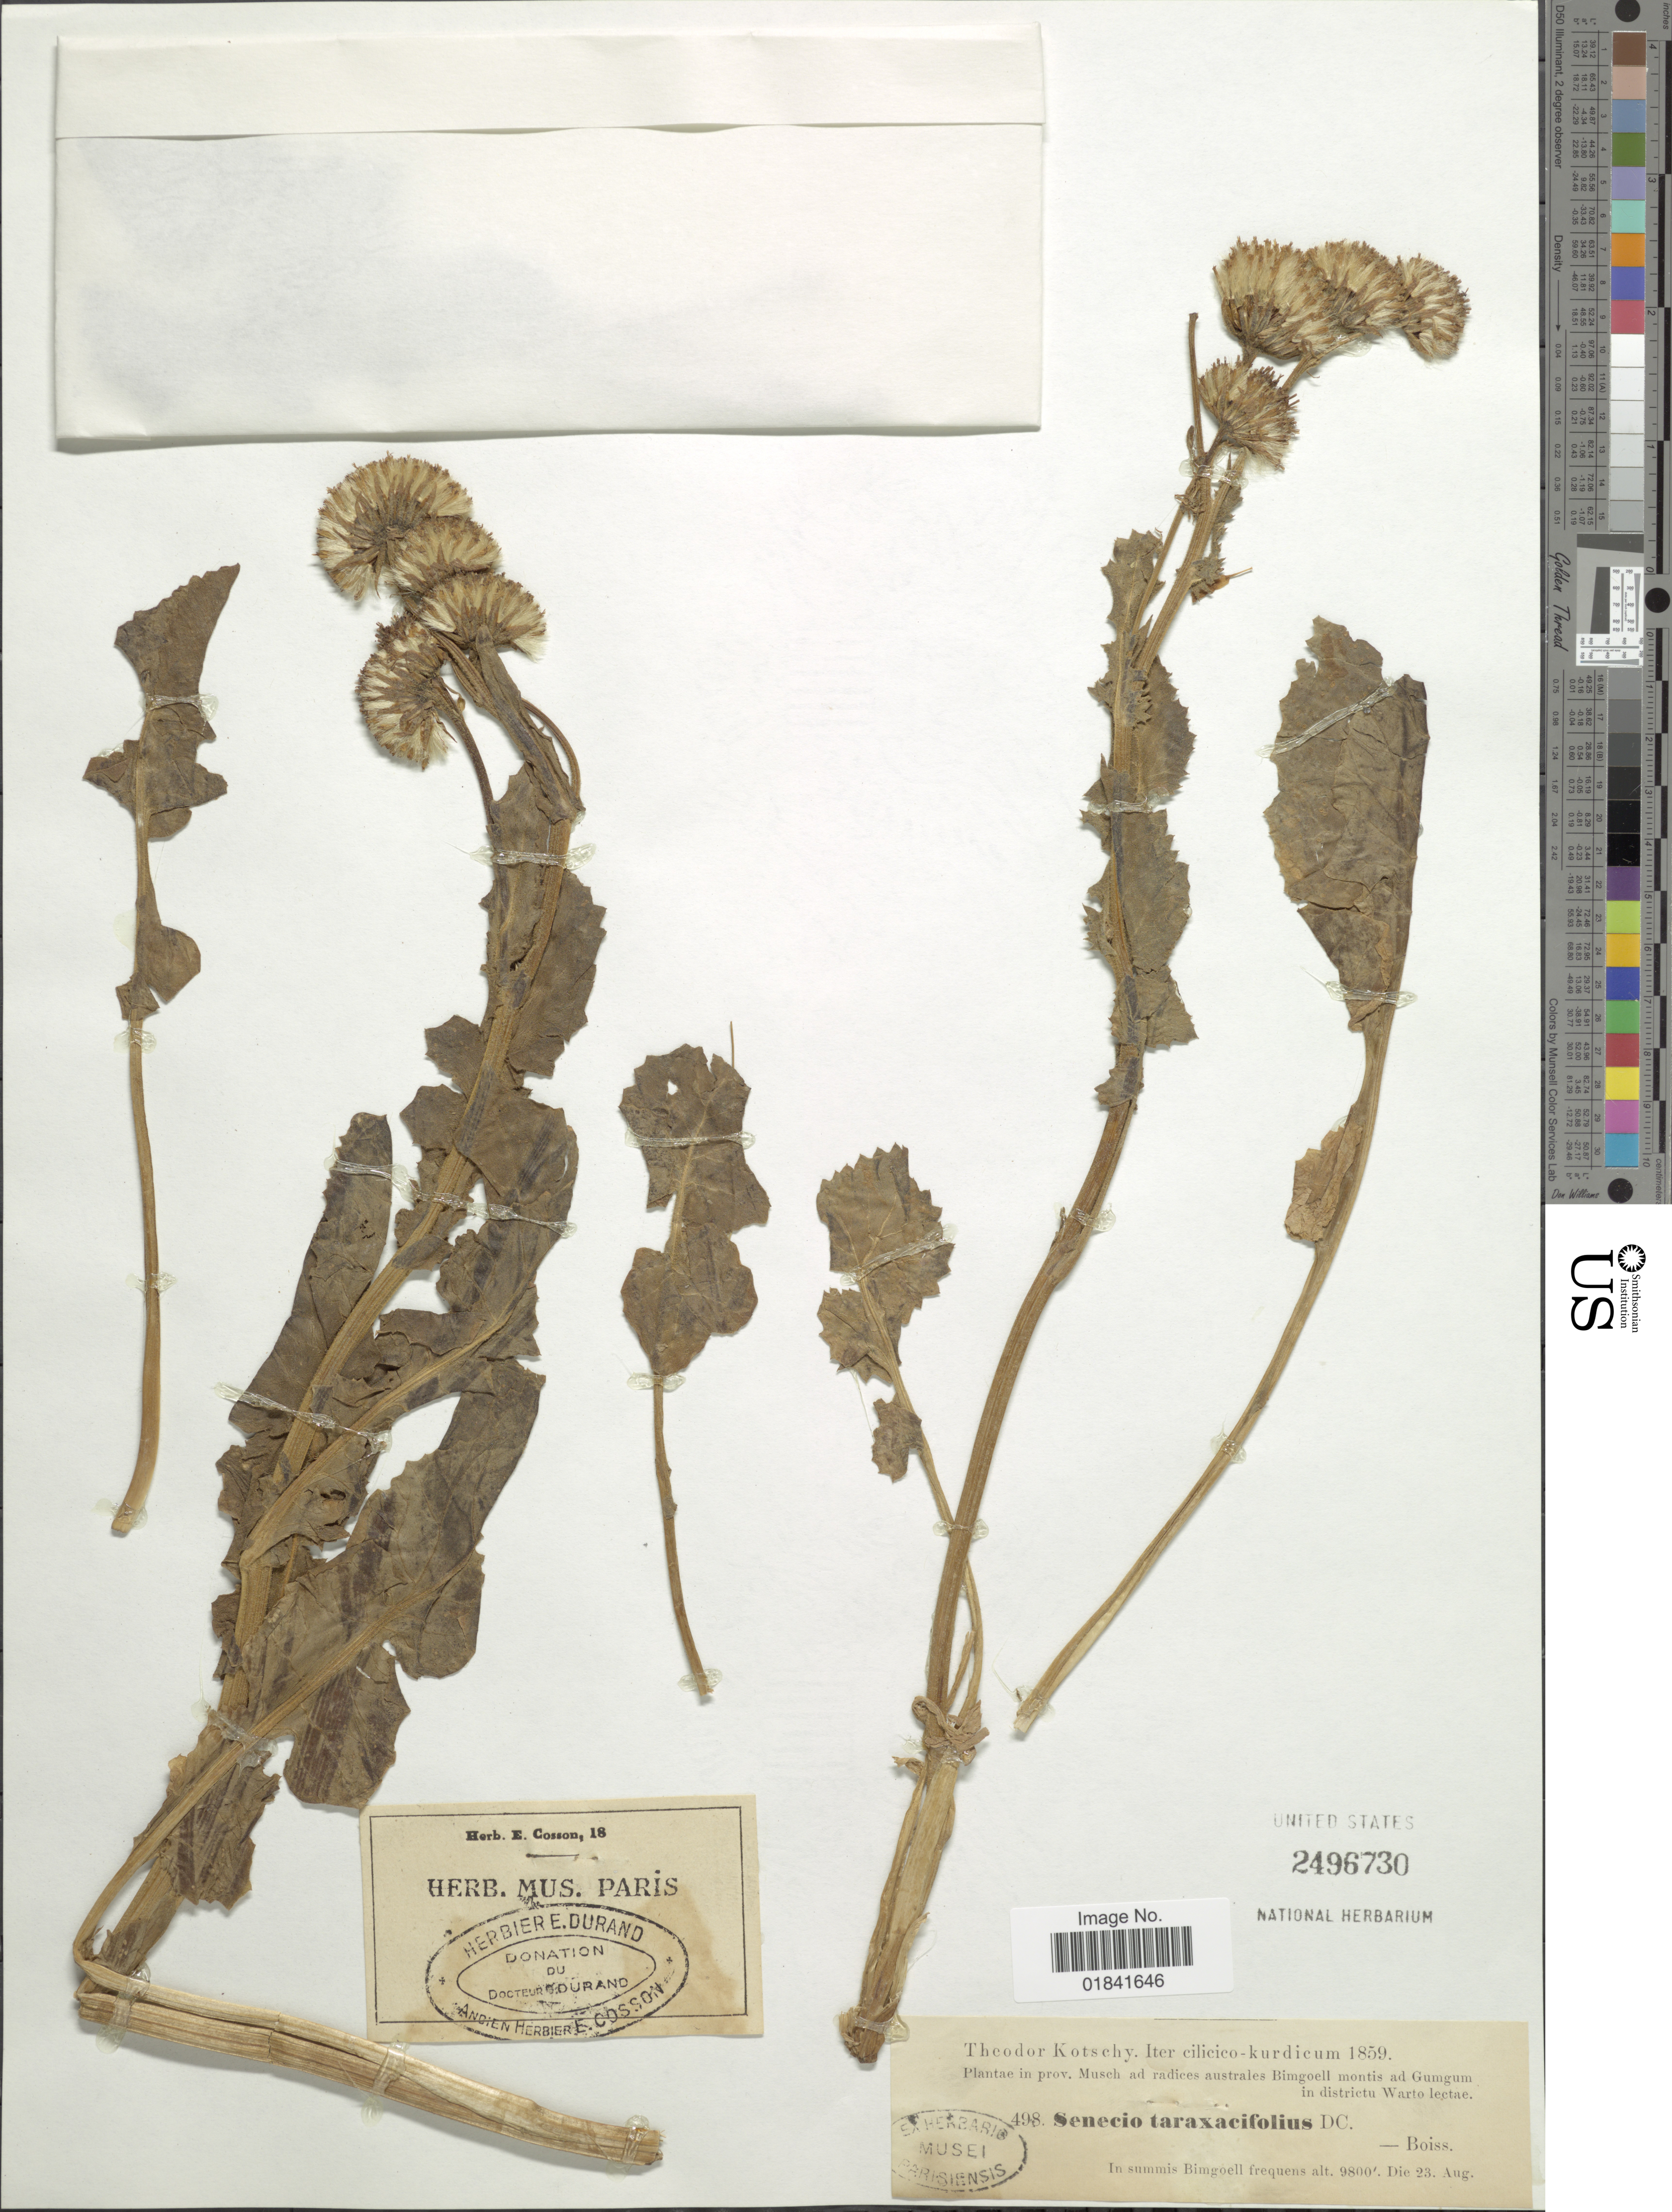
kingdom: Plantae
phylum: Tracheophyta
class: Magnoliopsida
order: Asterales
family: Asteraceae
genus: Senecio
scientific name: Senecio taraxacifolius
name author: (M. Bieb.) DC.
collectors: K. G. Kotschy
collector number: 498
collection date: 1859-08-23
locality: Prov. Musch ad radices australes Bimgoell montis ad Gumgum in districtu Warto lectae, in summis Bimgoell, Boiss. [unsure placement]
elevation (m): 2987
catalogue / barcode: US 2496730